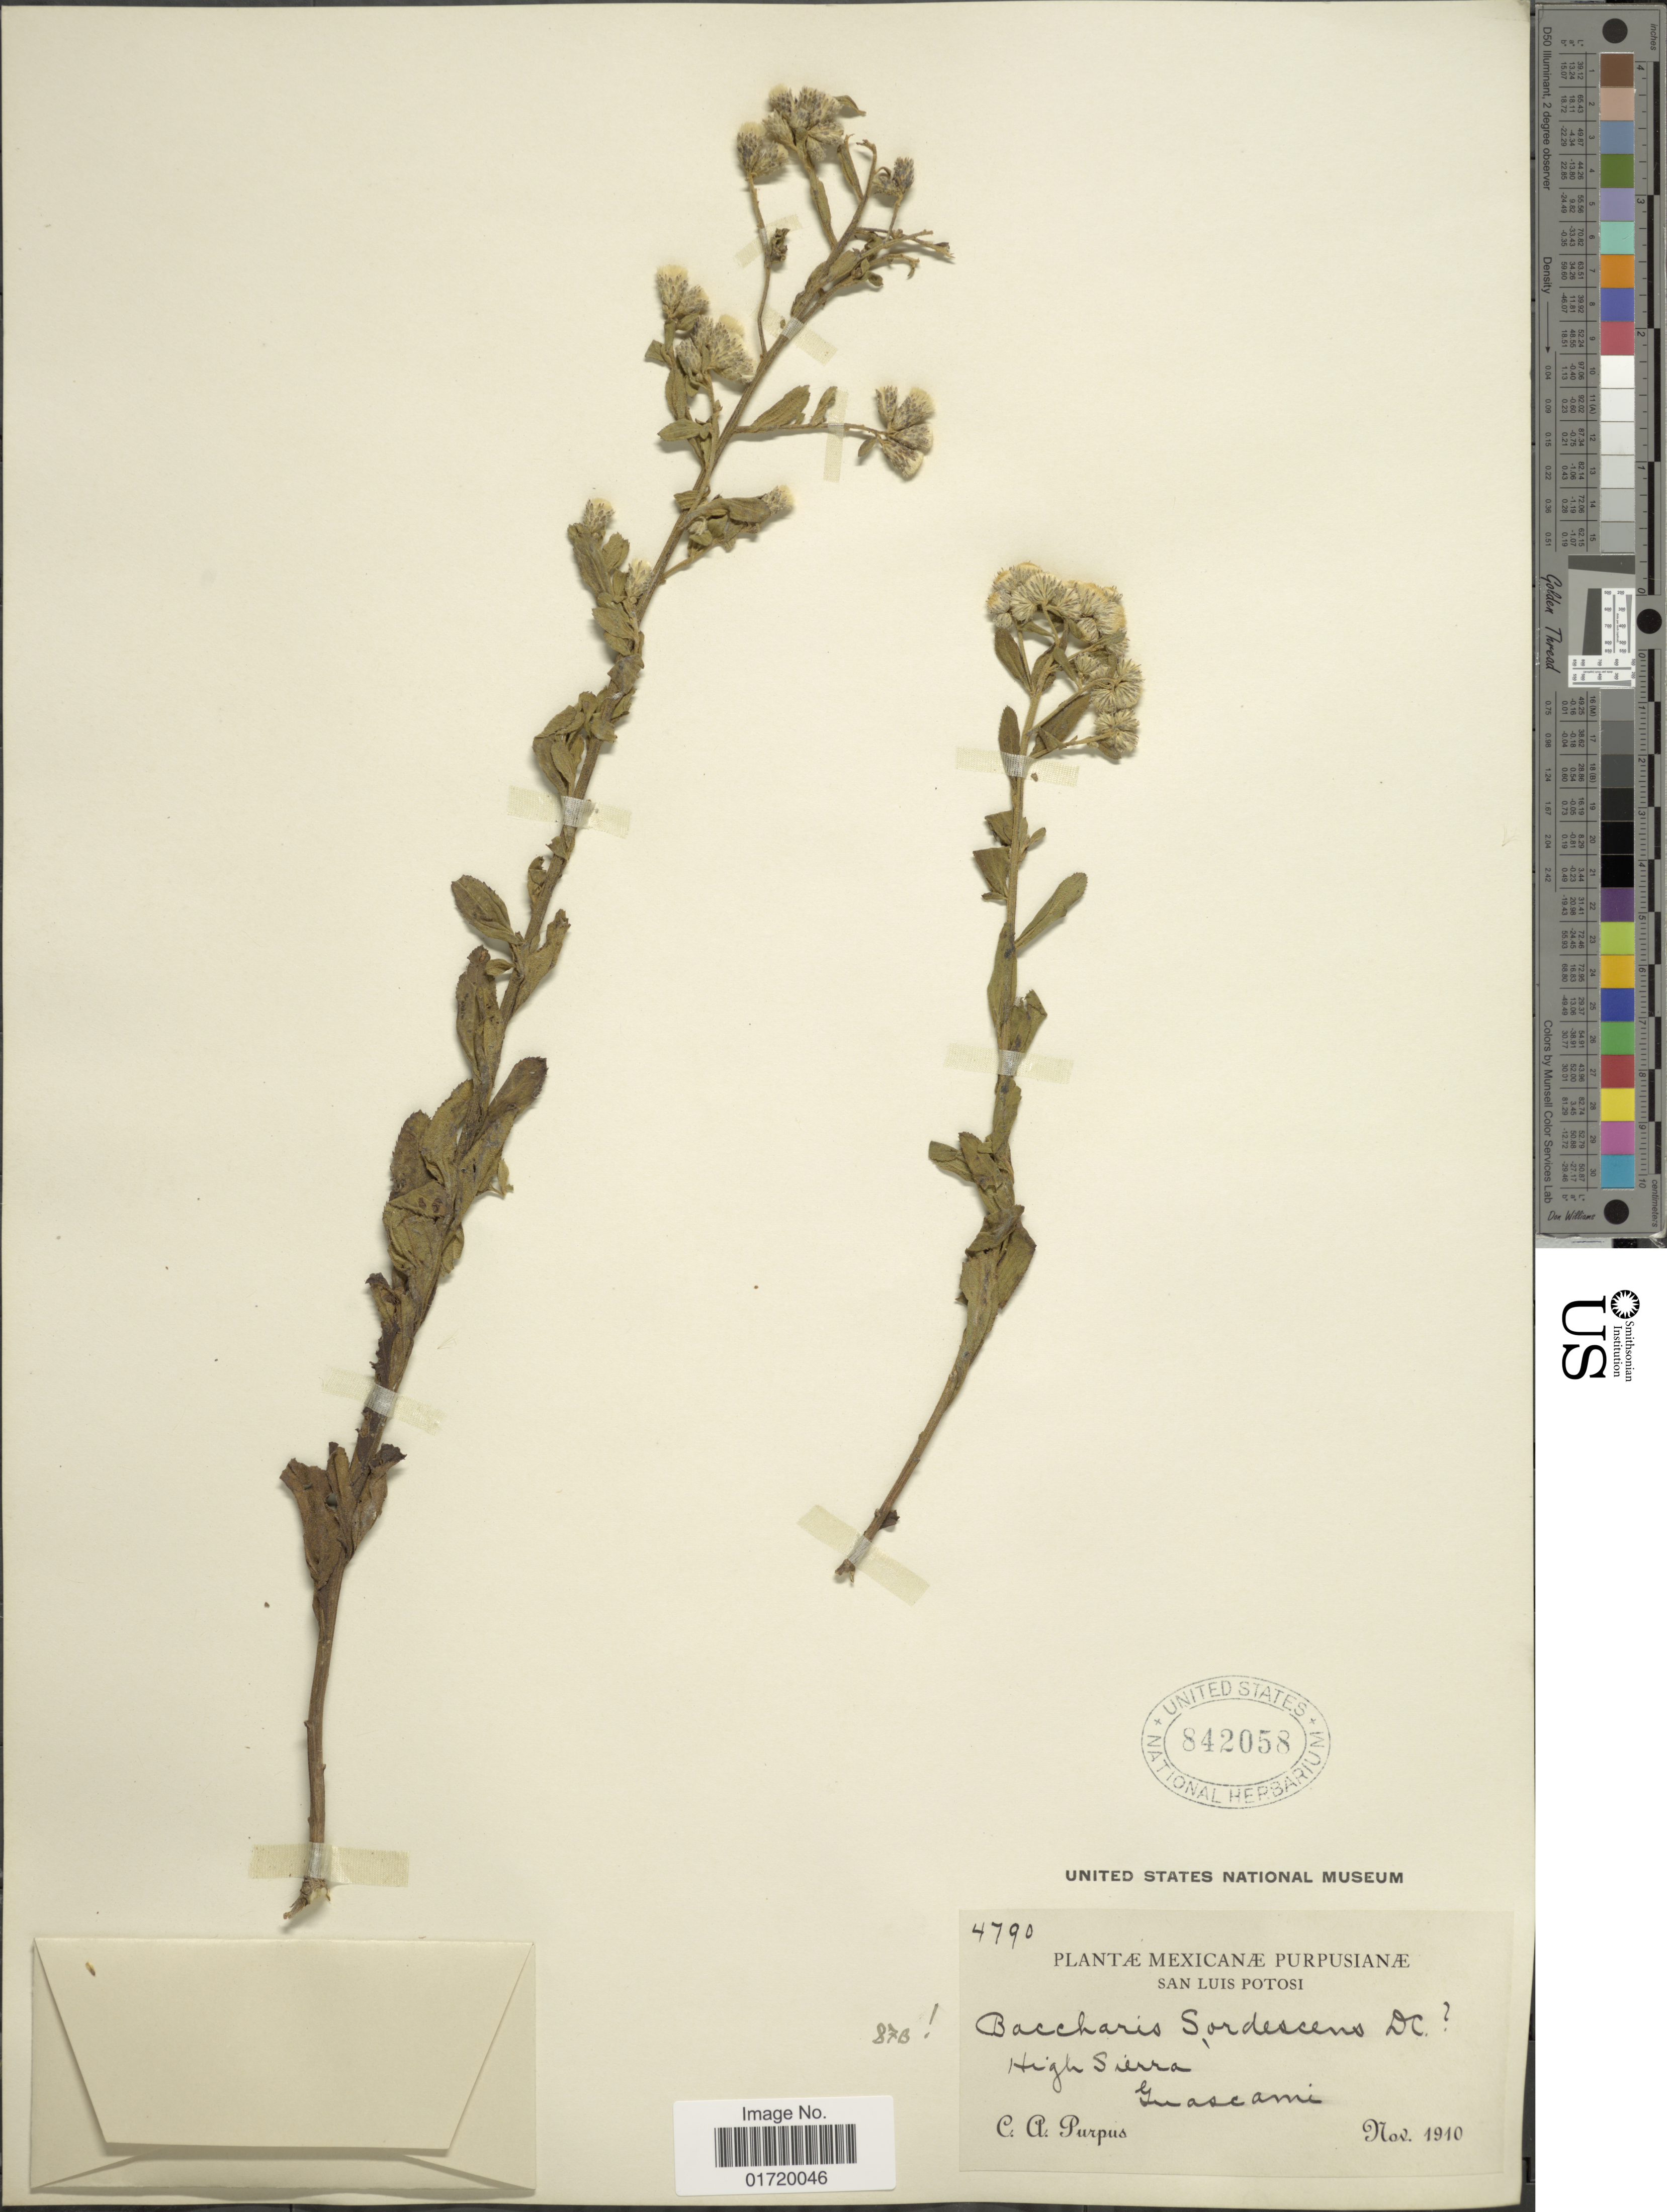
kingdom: Plantae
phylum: Tracheophyta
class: Magnoliopsida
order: Asterales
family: Asteraceae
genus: Baccharis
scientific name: Baccharis sordescens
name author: DC.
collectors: C. A. Purpus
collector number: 4790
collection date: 1910-11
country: Mexico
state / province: San Luis Potosí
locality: Mexicanae, High Sierra Guascami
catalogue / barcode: US 842058